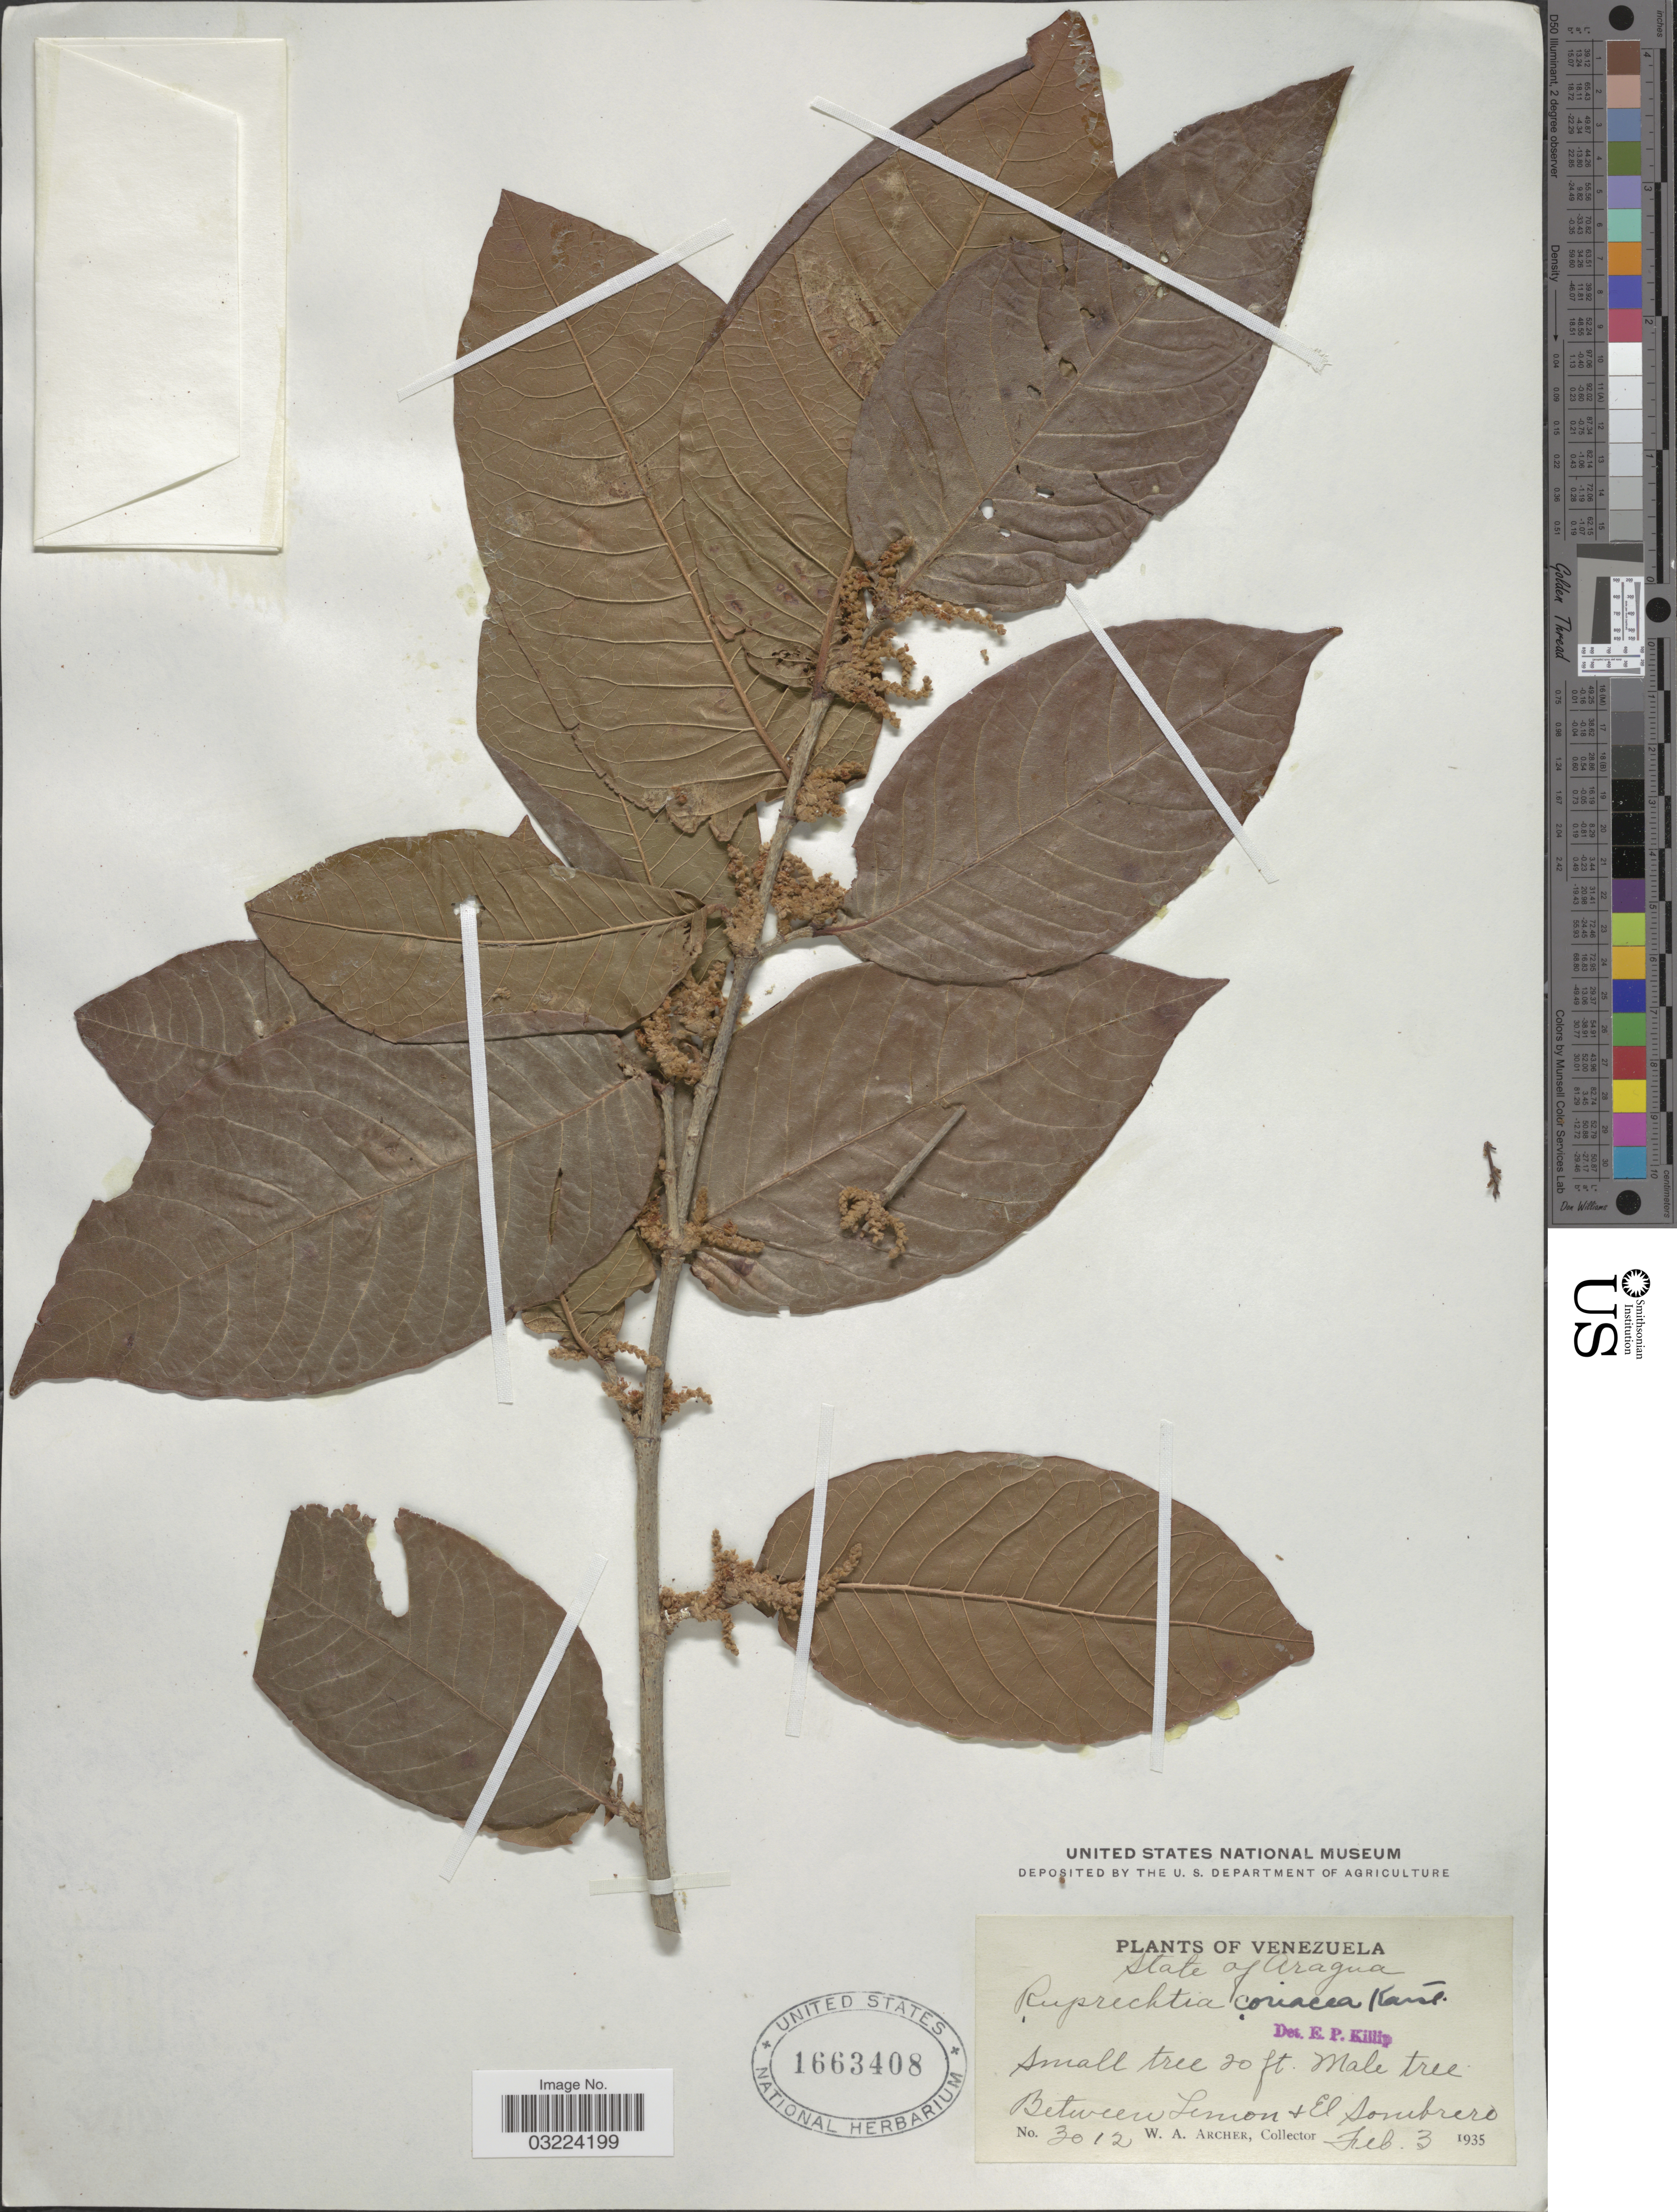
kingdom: Plantae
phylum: Tracheophyta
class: Magnoliopsida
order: Caryophyllales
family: Polygonaceae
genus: Ruprechtia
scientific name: Ruprechtia coriacea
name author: (H. Karst.) Benth. & Hook. f. ex B.D. Jacks.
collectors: W. Archer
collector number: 3012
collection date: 1935-02-03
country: Venezuela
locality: Between Lemon & El Sombrero.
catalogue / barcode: US 1663408